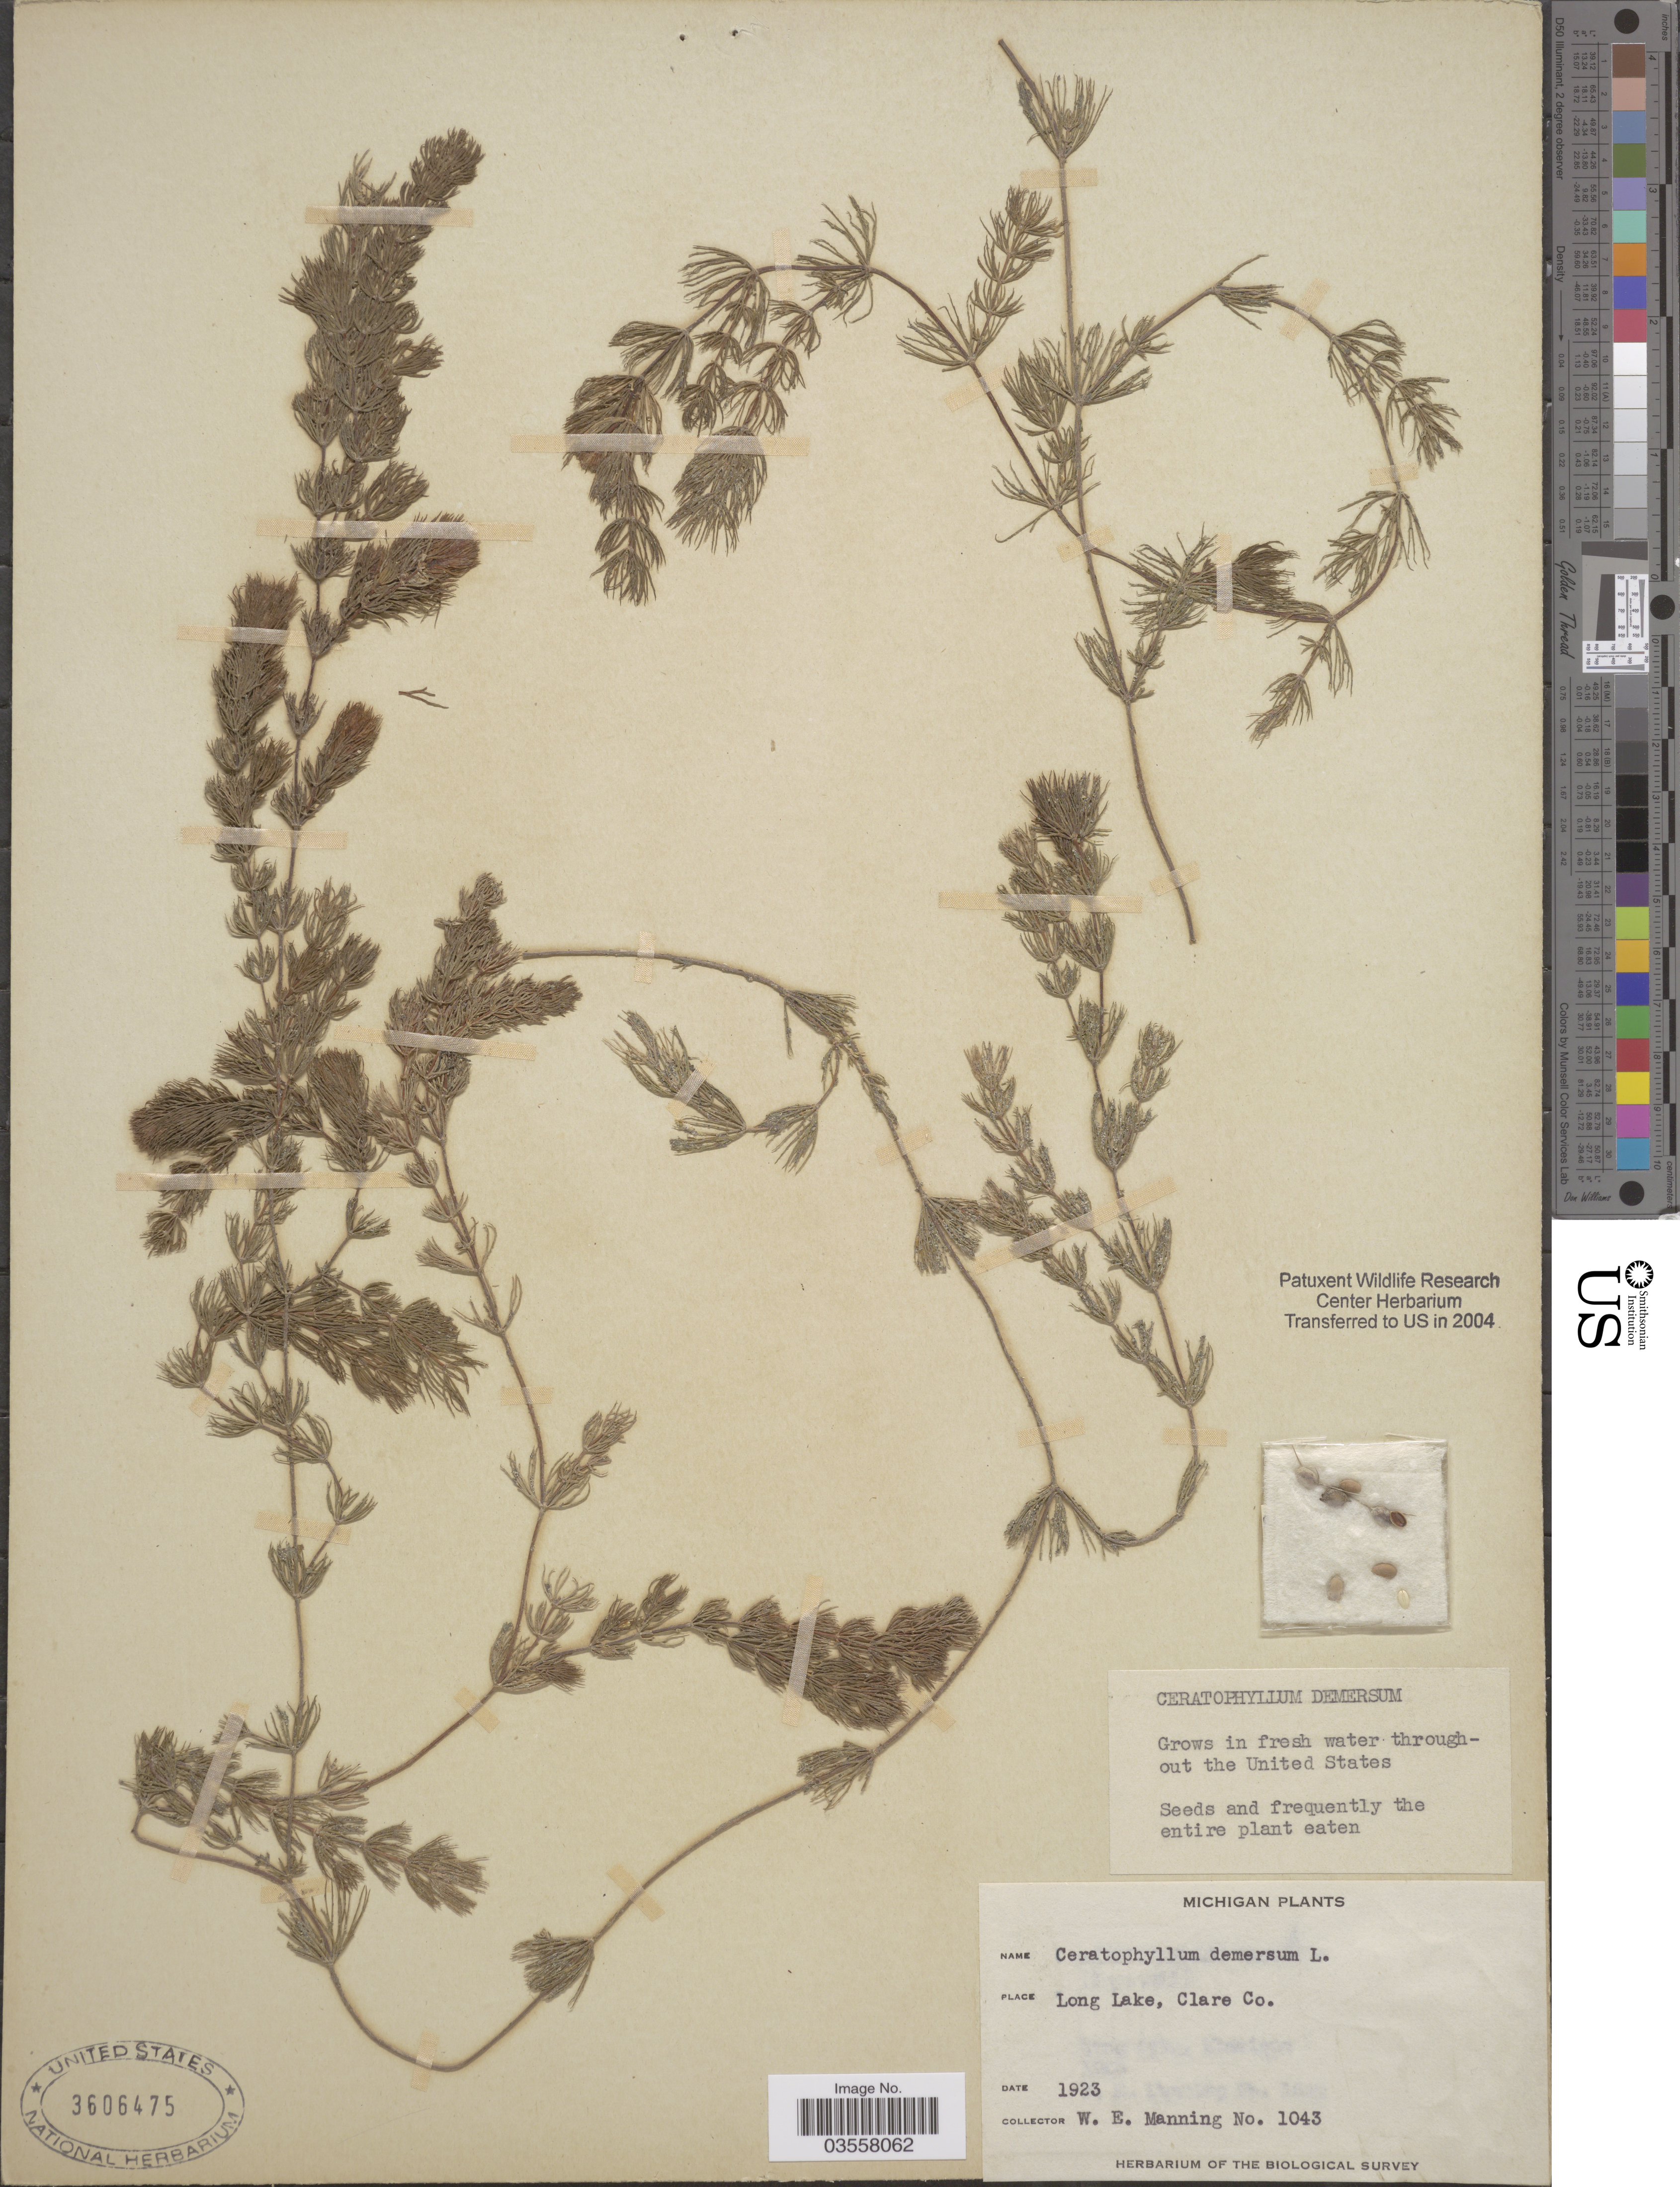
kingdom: Plantae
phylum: Tracheophyta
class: Magnoliopsida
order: Ceratophyllales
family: Ceratophyllaceae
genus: Ceratophyllum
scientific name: Ceratophyllum demersum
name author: L.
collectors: W. Manning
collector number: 1043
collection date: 1923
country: United States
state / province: Michigan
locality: Long lake, Clare Co.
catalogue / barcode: US 3606475